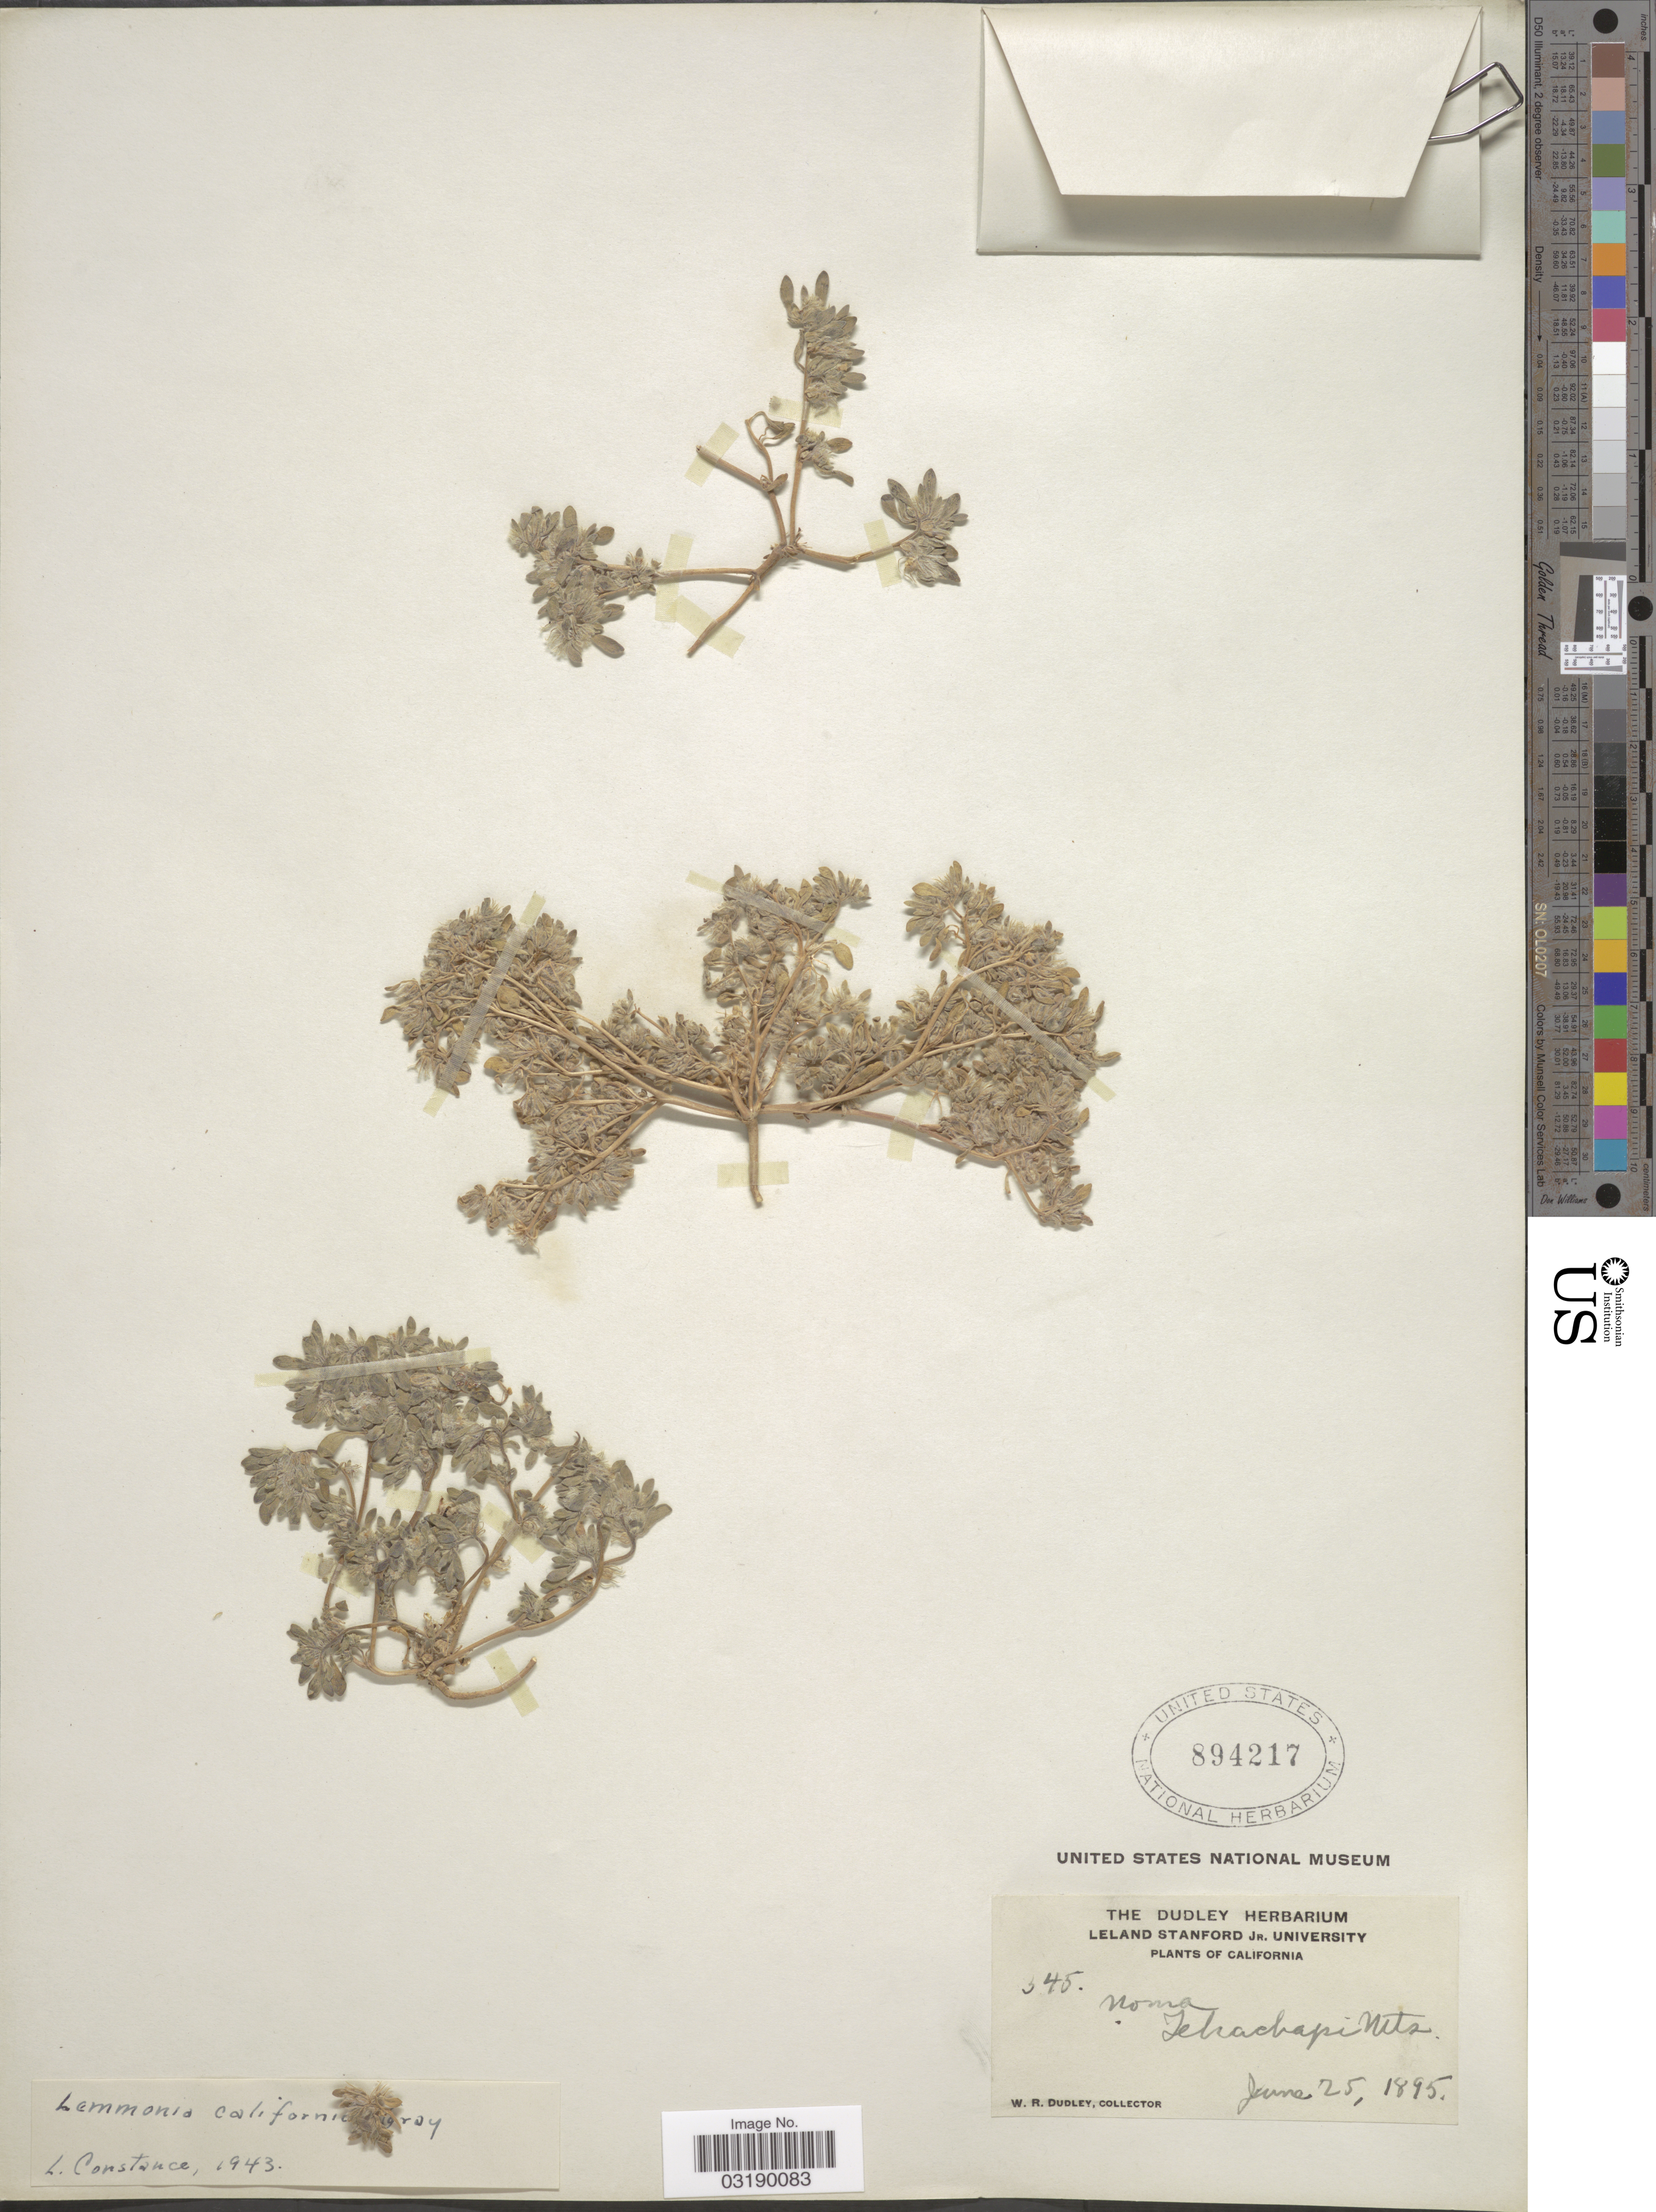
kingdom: Plantae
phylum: Tracheophyta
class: Magnoliopsida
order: Boraginales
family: Namaceae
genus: Nama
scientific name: Nama californica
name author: (A. Gray) J.D. Bacon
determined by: Strong, Mark T., (BOT), Smithsonian Institution - National Museum of Natural History (UNITED STATES)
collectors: W. Dudley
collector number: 345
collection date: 1895-06-25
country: United States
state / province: California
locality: Tehachapi Mts.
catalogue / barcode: US 894217